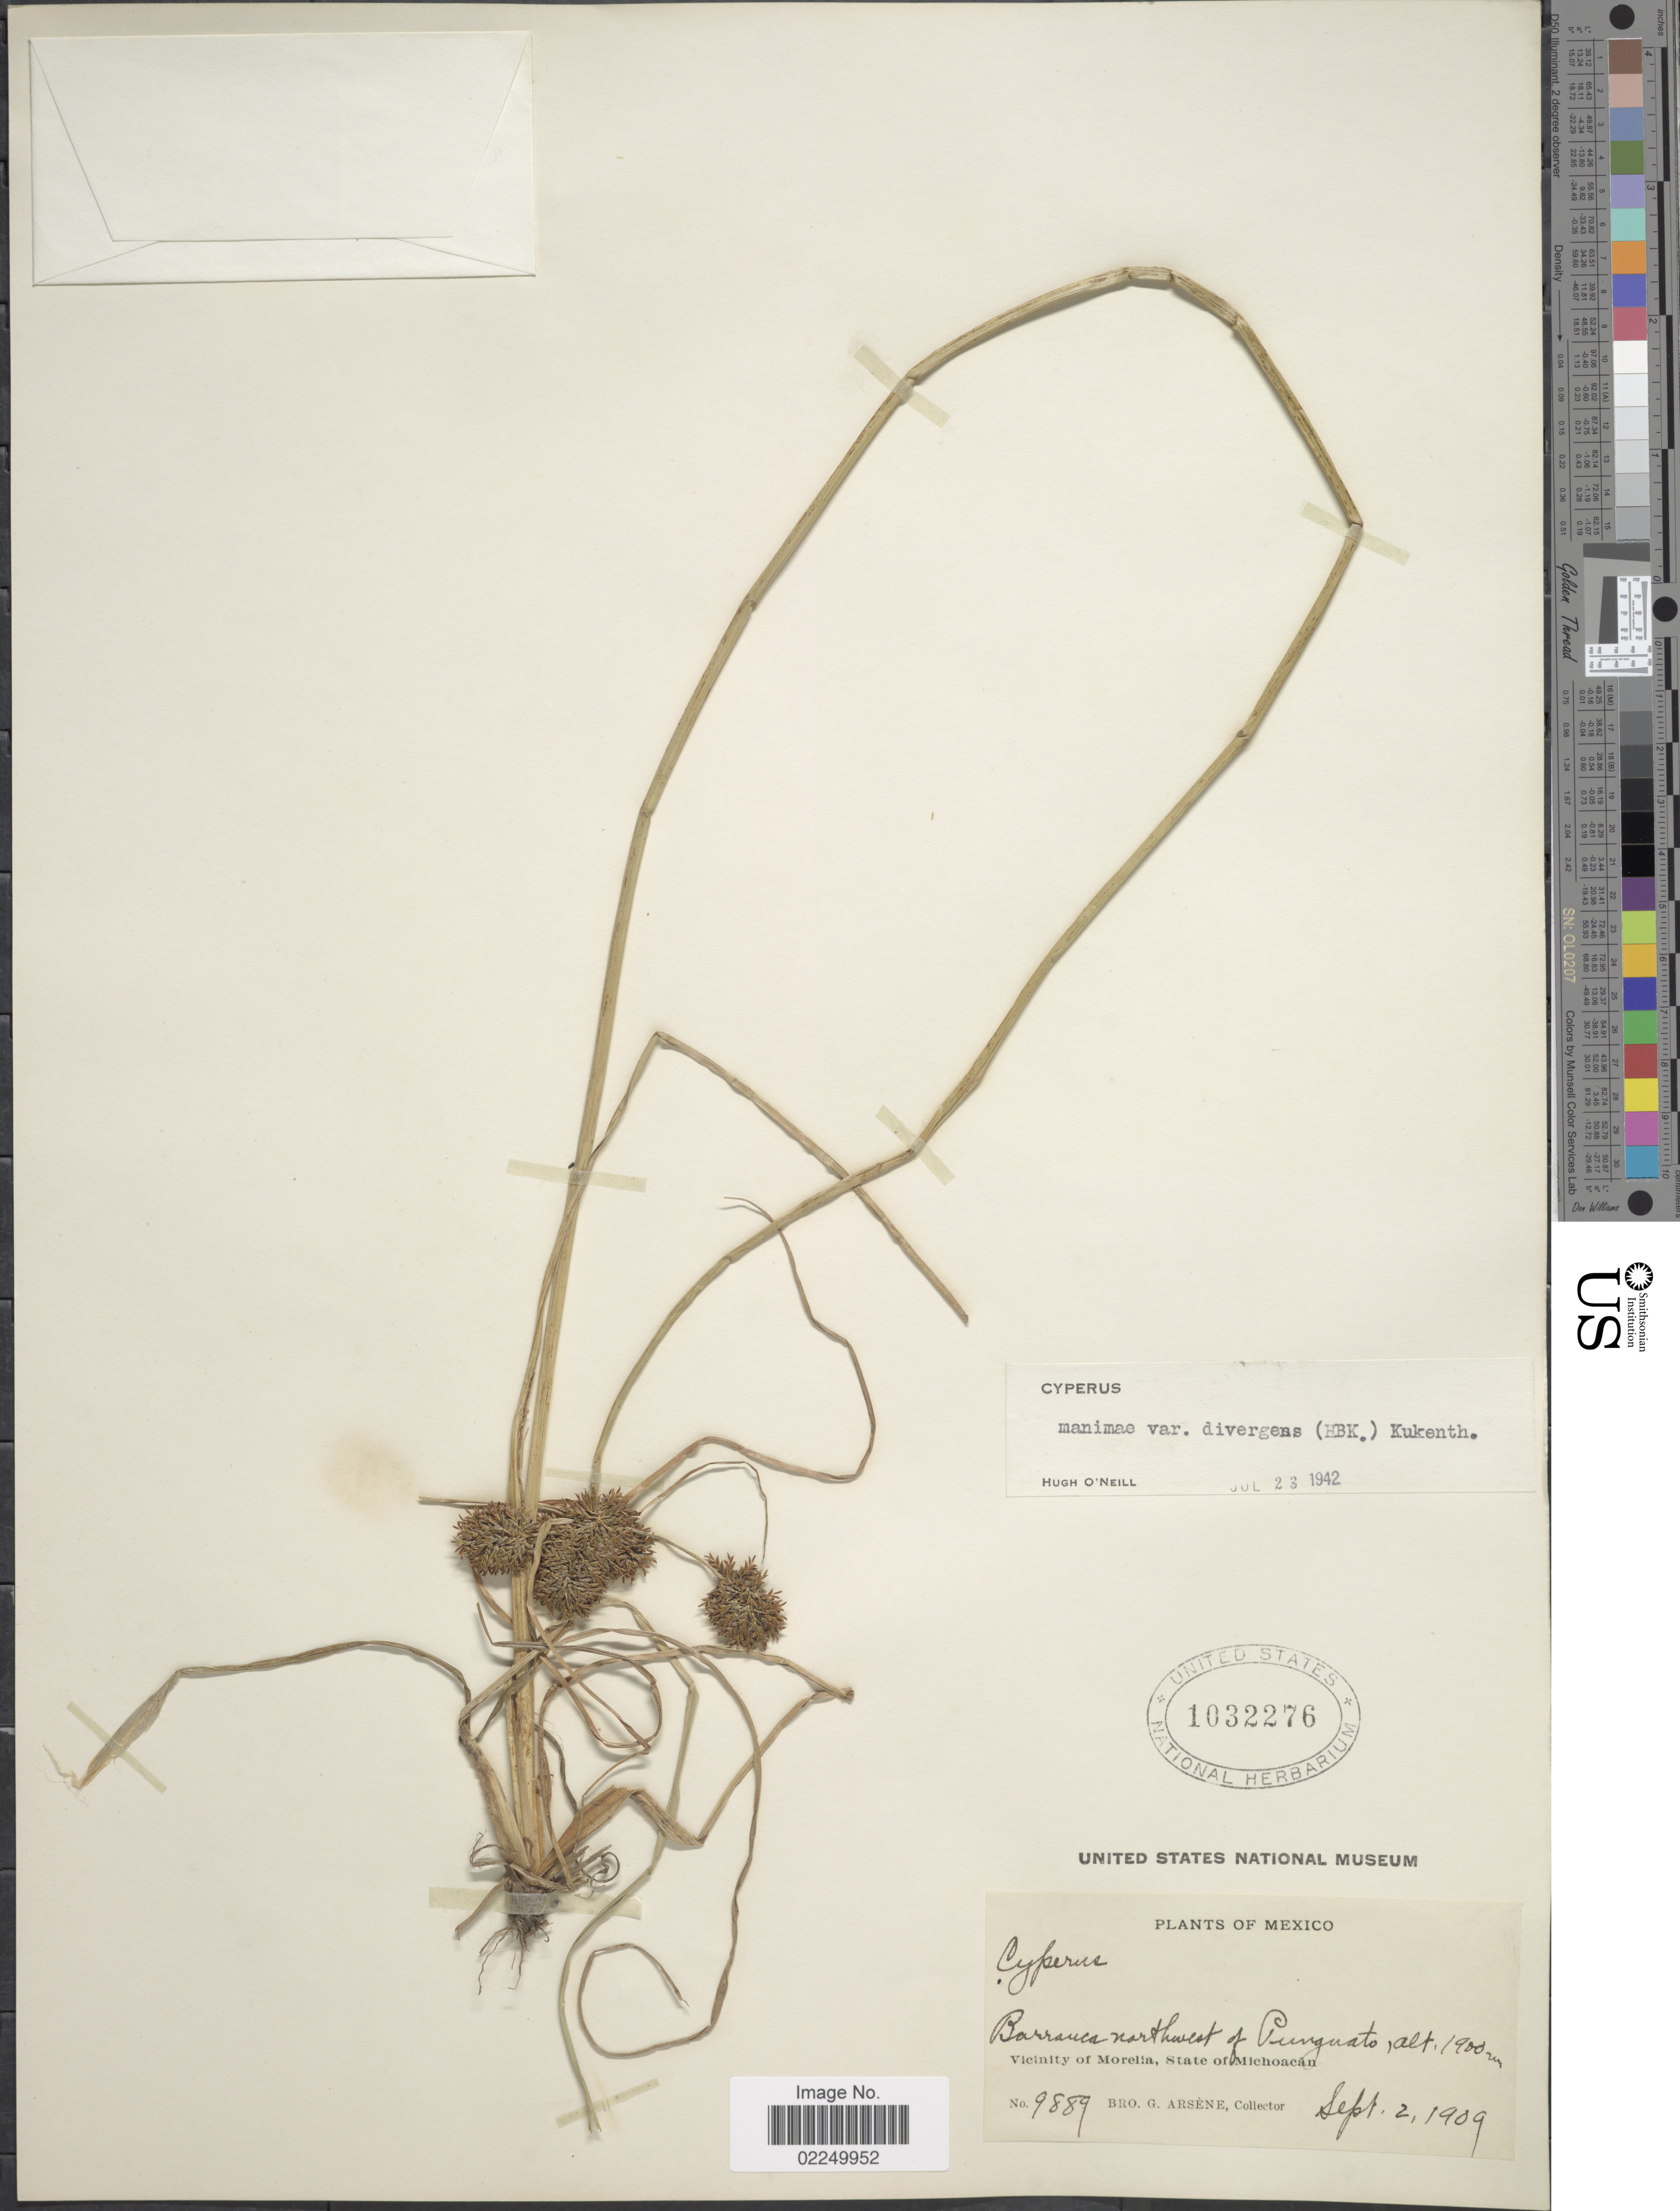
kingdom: Plantae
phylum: Tracheophyta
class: Liliopsida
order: Poales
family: Cyperaceae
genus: Cyperus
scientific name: Cyperus manimae var. divergens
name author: (Kunth) Kük.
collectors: Bro. G. Arsène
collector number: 9889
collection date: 1909-09-02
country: Mexico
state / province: Michoacán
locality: Barranca northwest of Punguato, vicinity of Morelia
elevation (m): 1900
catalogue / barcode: US 1032276